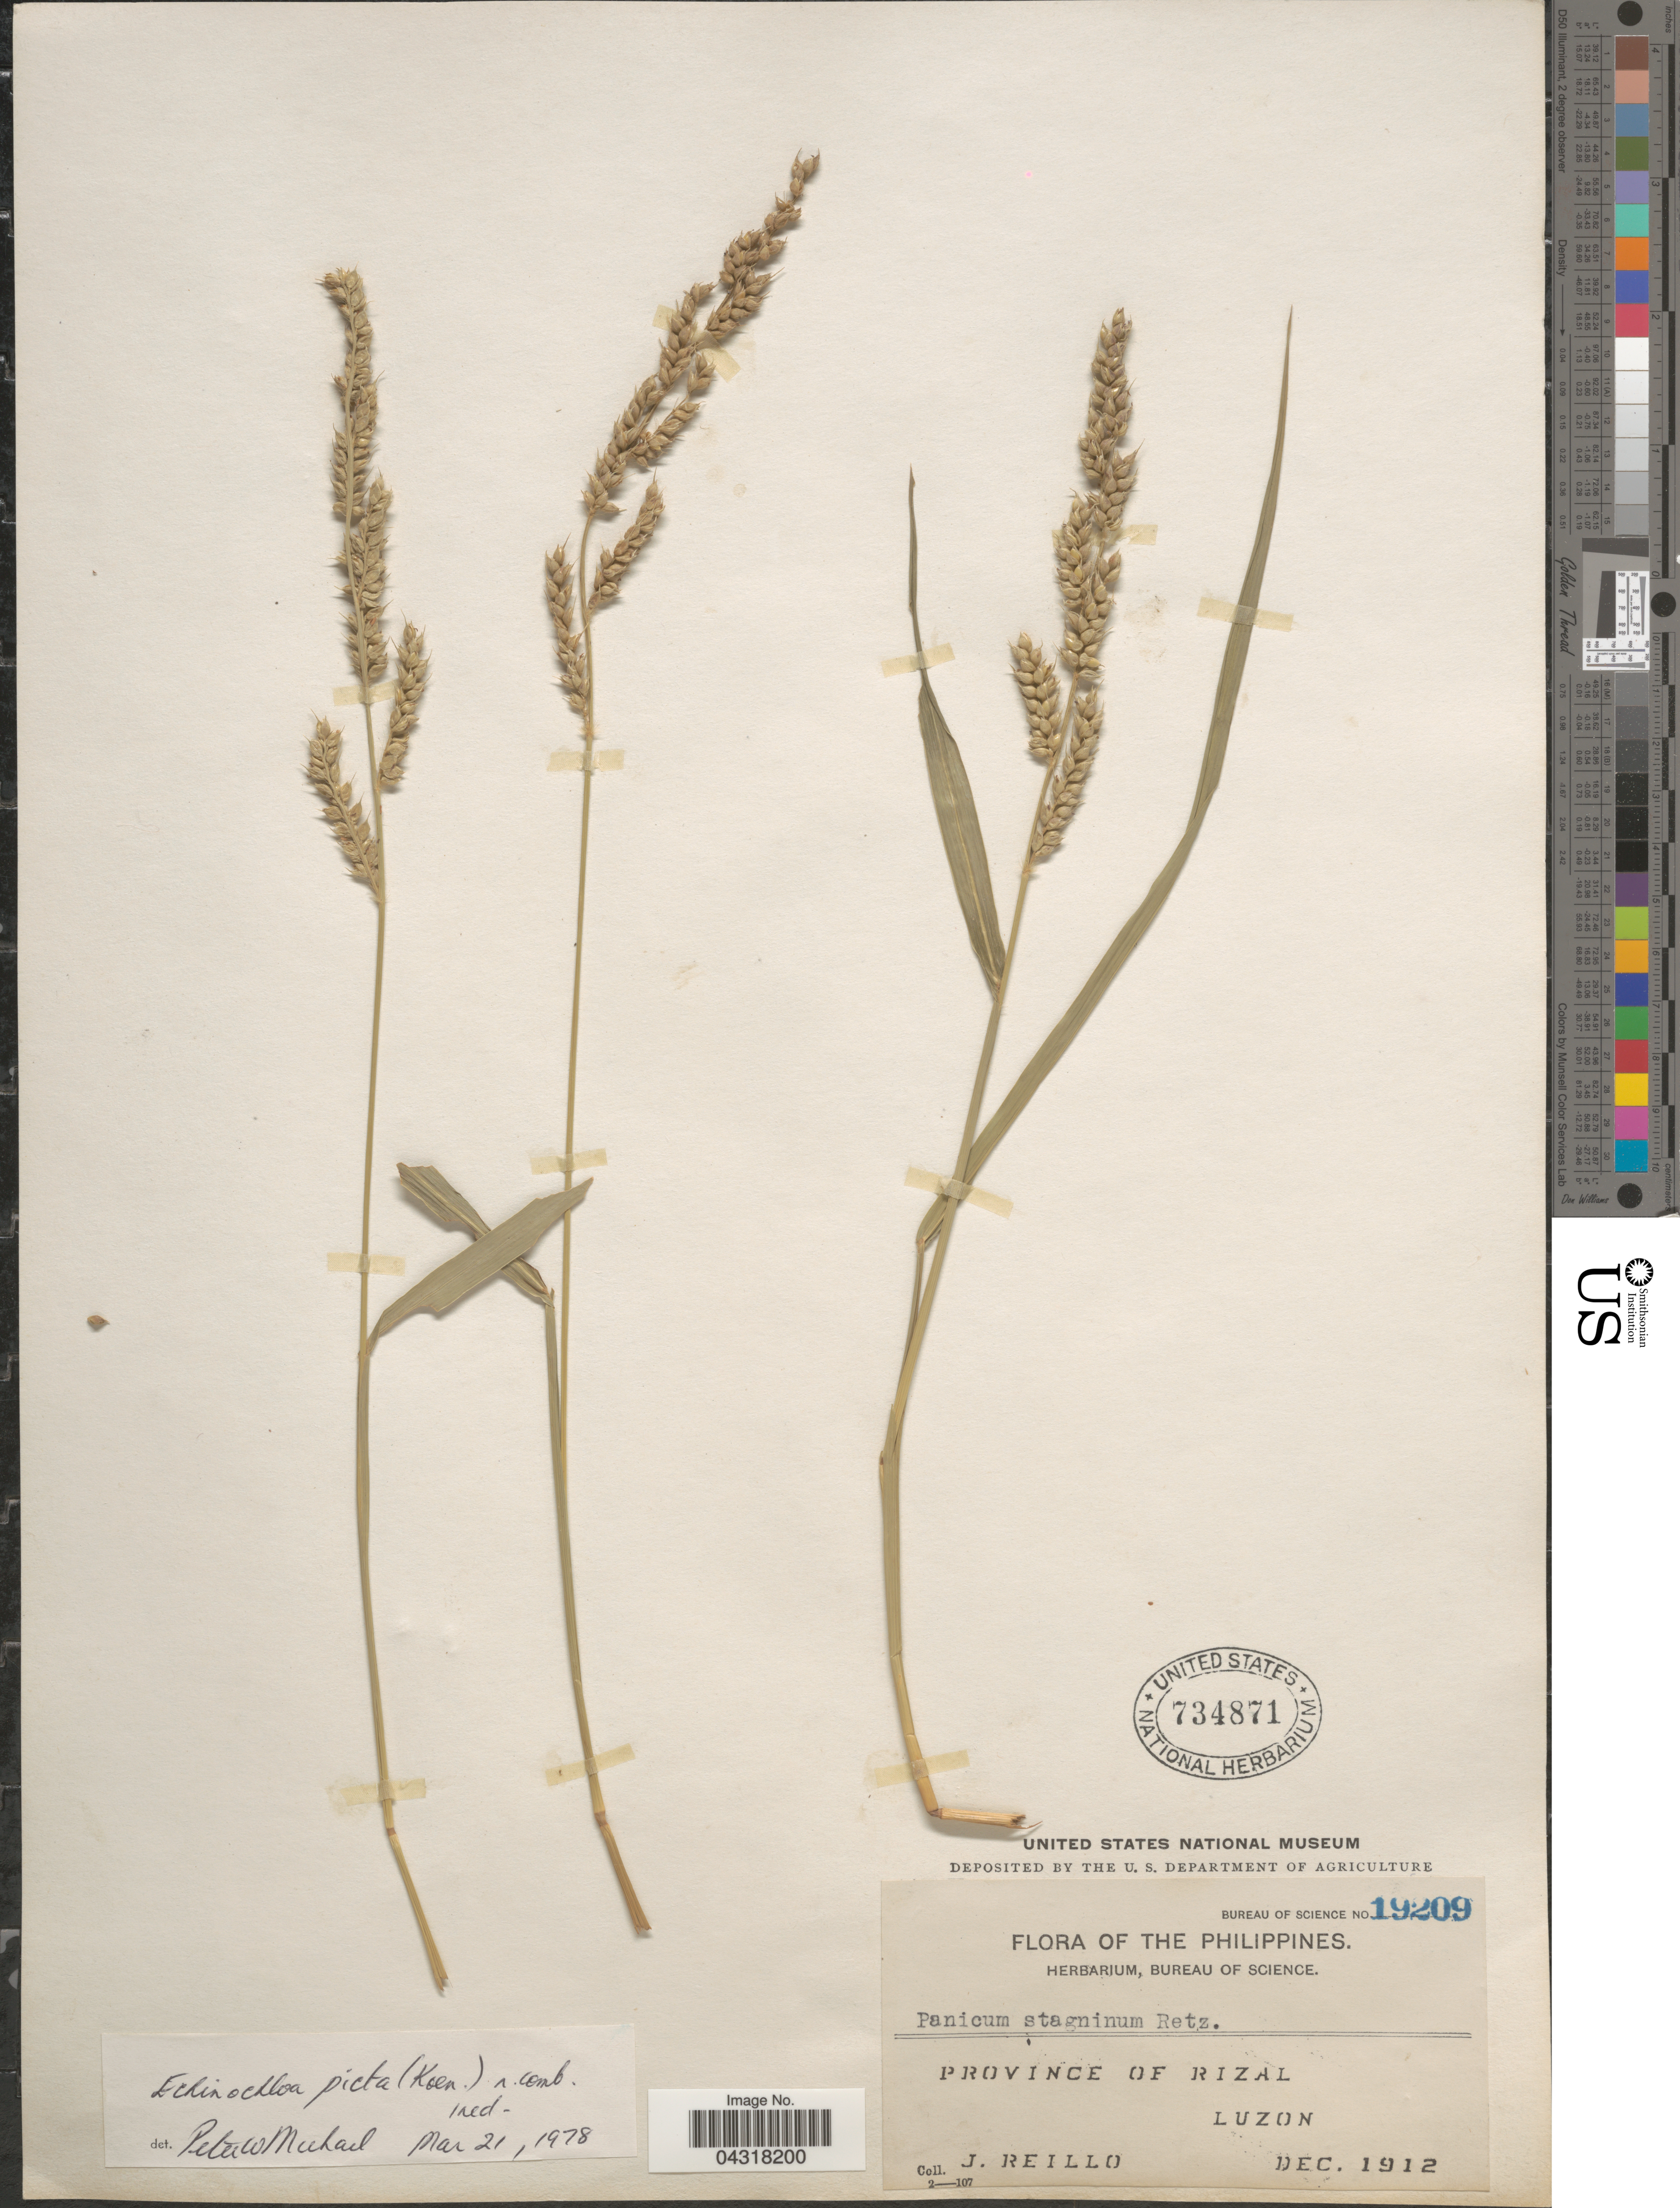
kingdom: Plantae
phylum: Tracheophyta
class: Liliopsida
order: Poales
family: Poaceae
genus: Echinochloa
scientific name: Echinochloa picta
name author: (K.D. Koenig) Michael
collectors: J. Reillo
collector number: Bureau of Science 19209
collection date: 1912-12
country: Philippines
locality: Province of Rizal. Luzon.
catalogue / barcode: US 734871